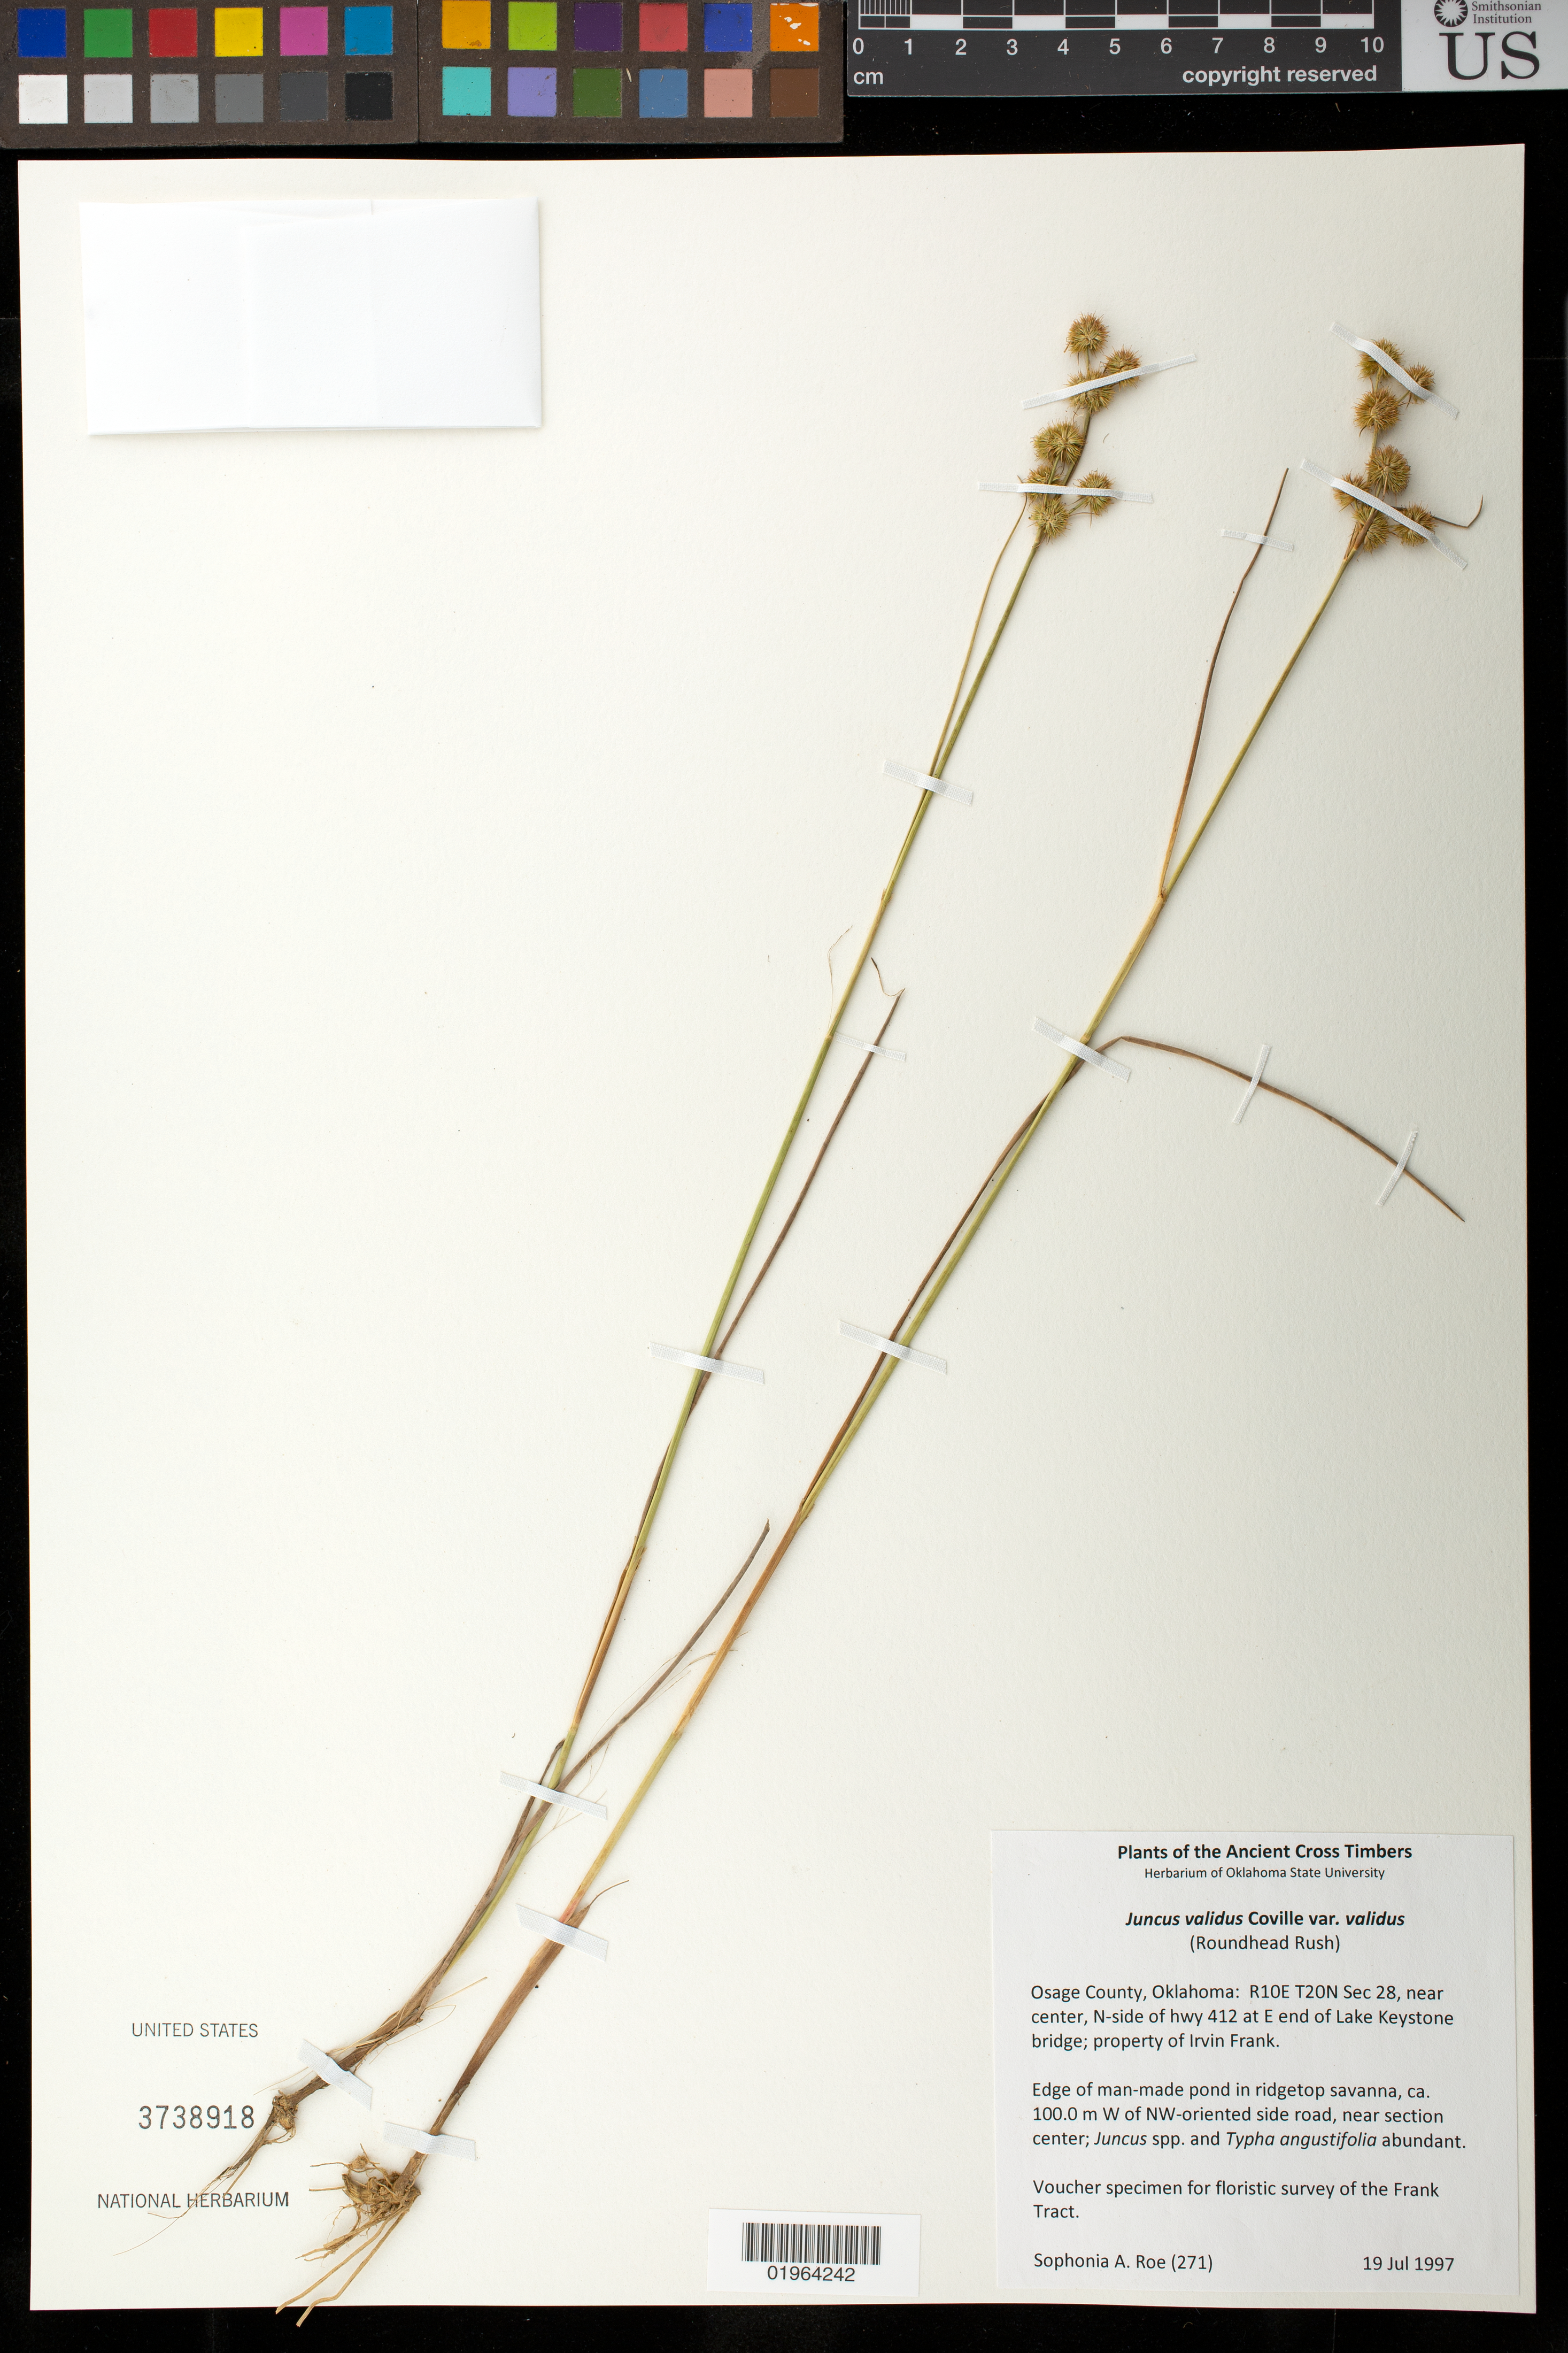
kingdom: Plantae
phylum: Tracheophyta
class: Liliopsida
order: Poales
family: Juncaceae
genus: Juncus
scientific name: Juncus validus var. validus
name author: Coville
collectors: S. Roe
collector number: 271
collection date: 1997-07-19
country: United States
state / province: Oklahoma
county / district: Osage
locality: Property of Irvin Frank, north side of Hwy 412 at east end of lake Keystone bridge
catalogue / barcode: US 3738918